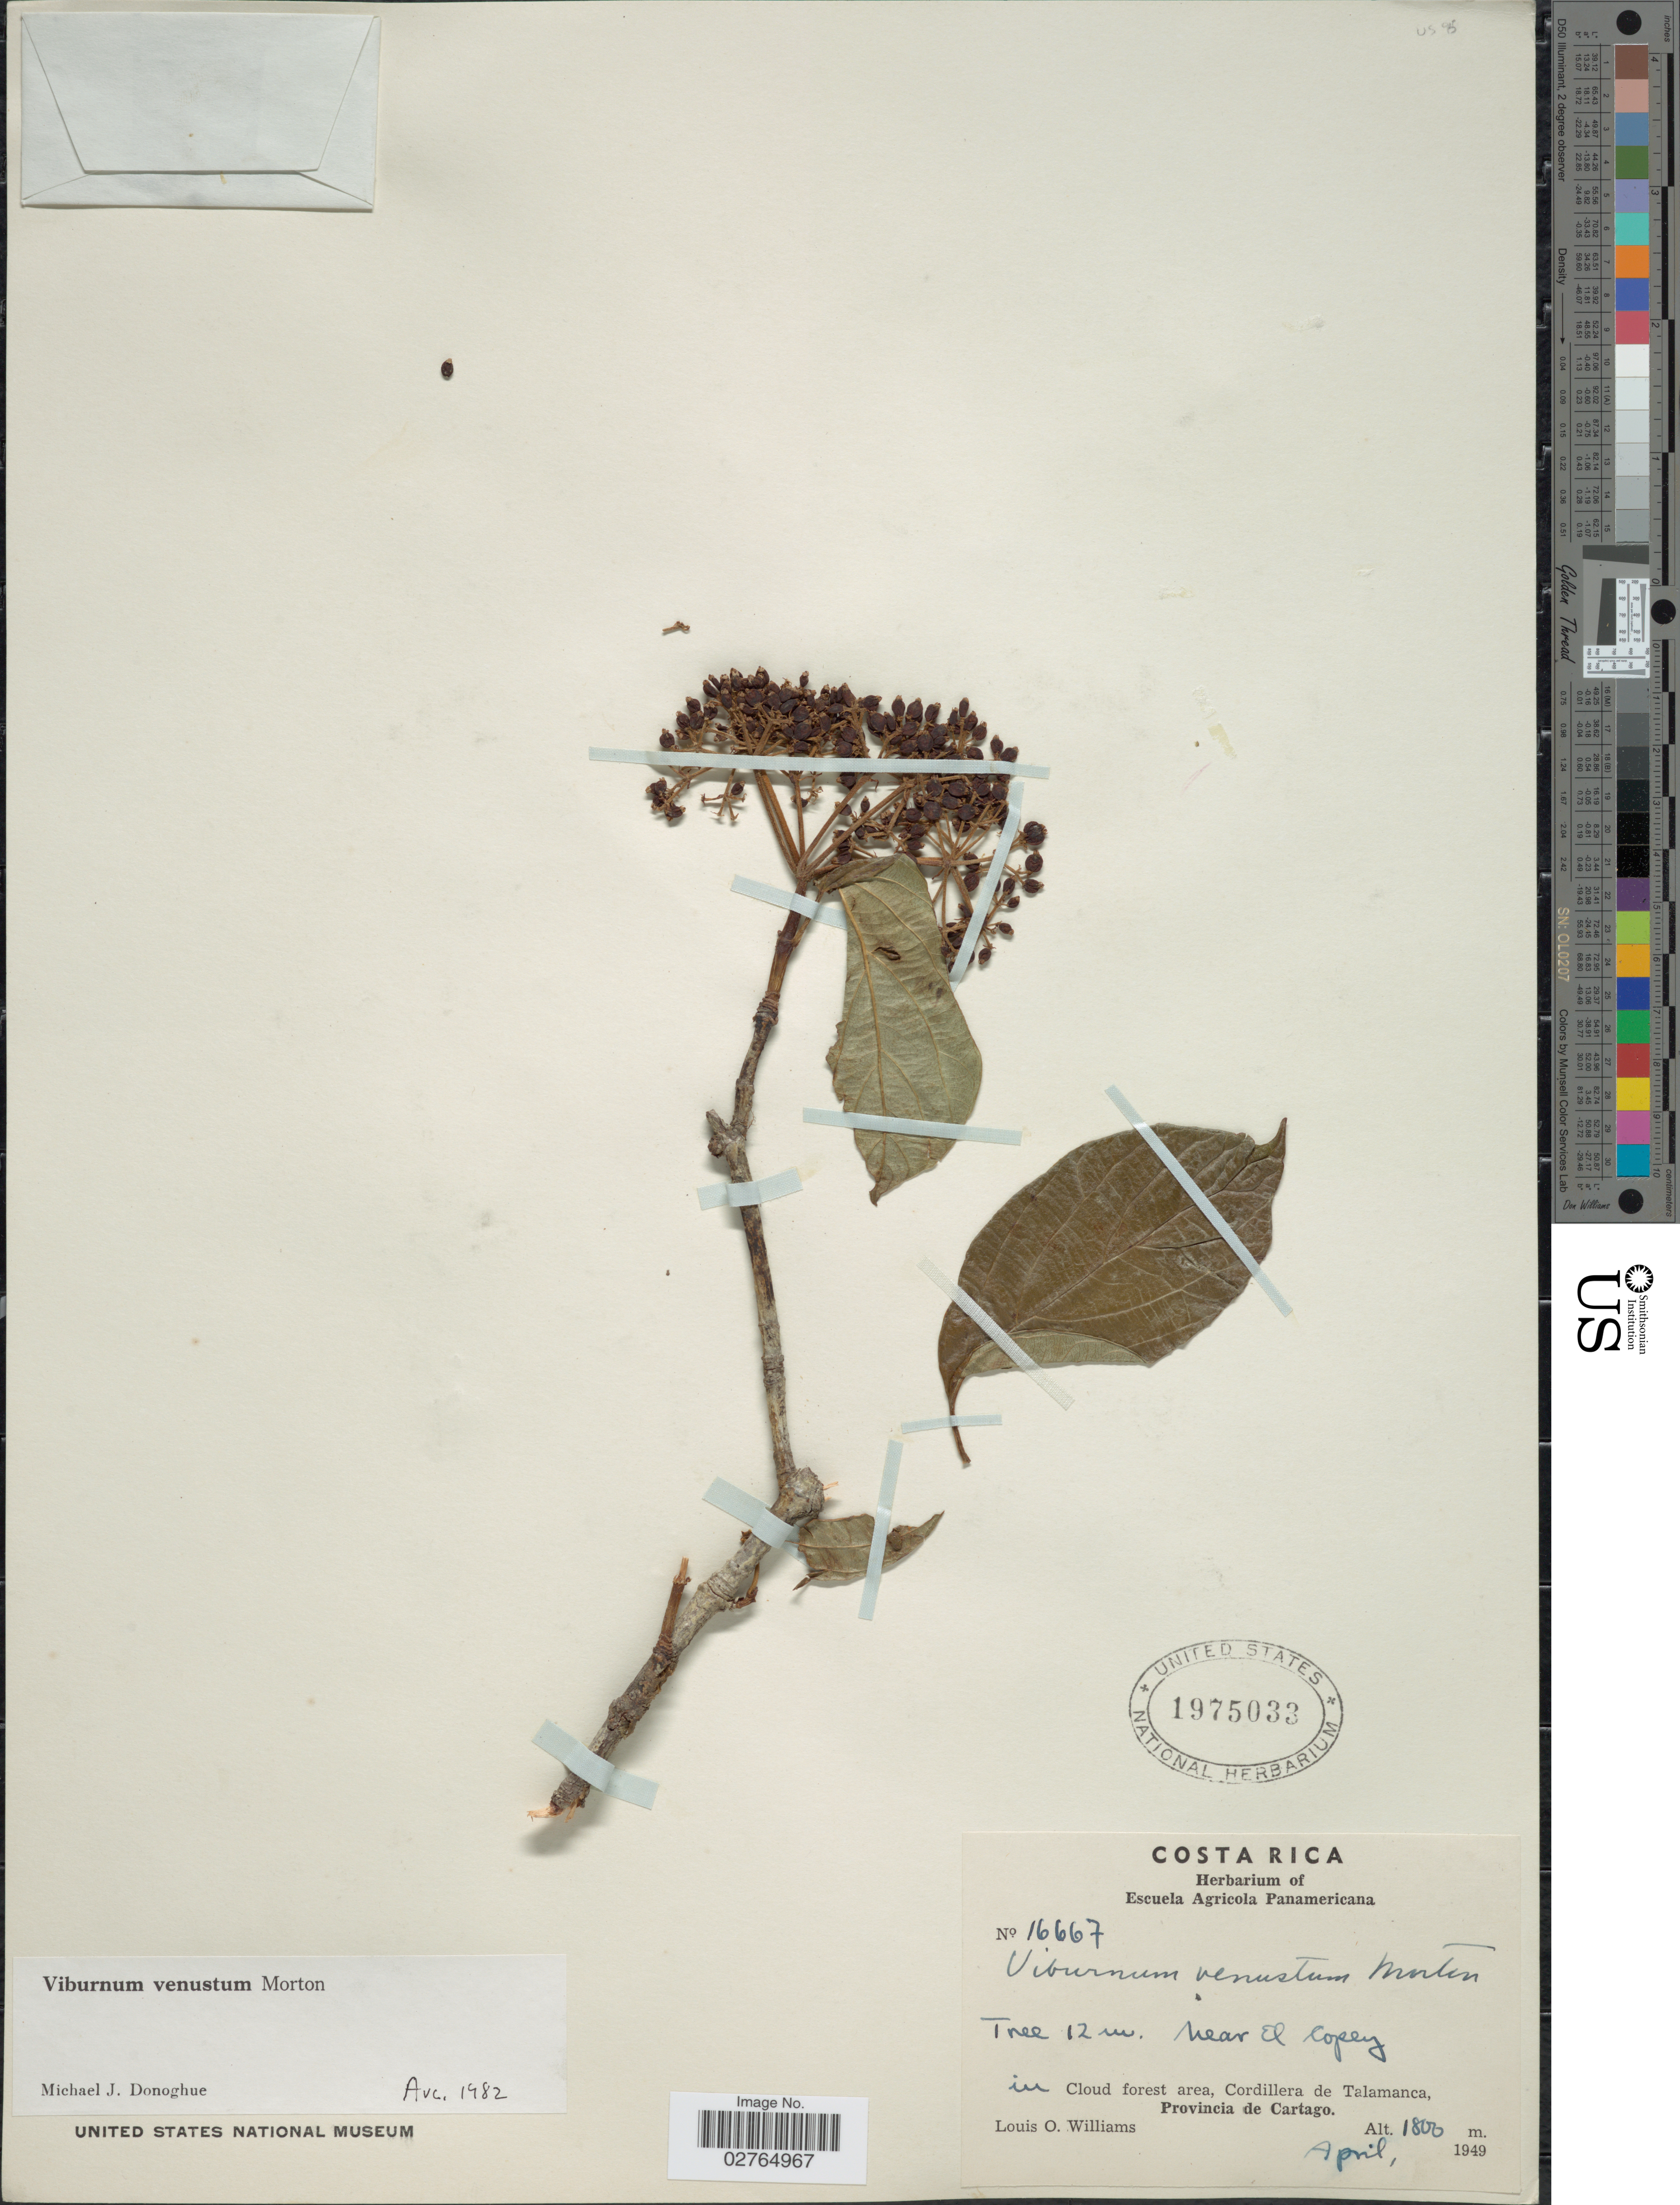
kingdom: Plantae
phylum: Tracheophyta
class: Magnoliopsida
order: Dipsacales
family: Viburnaceae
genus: Viburnum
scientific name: Viburnum venustum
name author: C.V. Morton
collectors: L. O. Williams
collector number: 16667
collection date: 1949-04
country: Costa Rica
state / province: Cartago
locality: In cloud forest area, Cordillera de Talamanca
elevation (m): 1800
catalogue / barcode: US 1975033